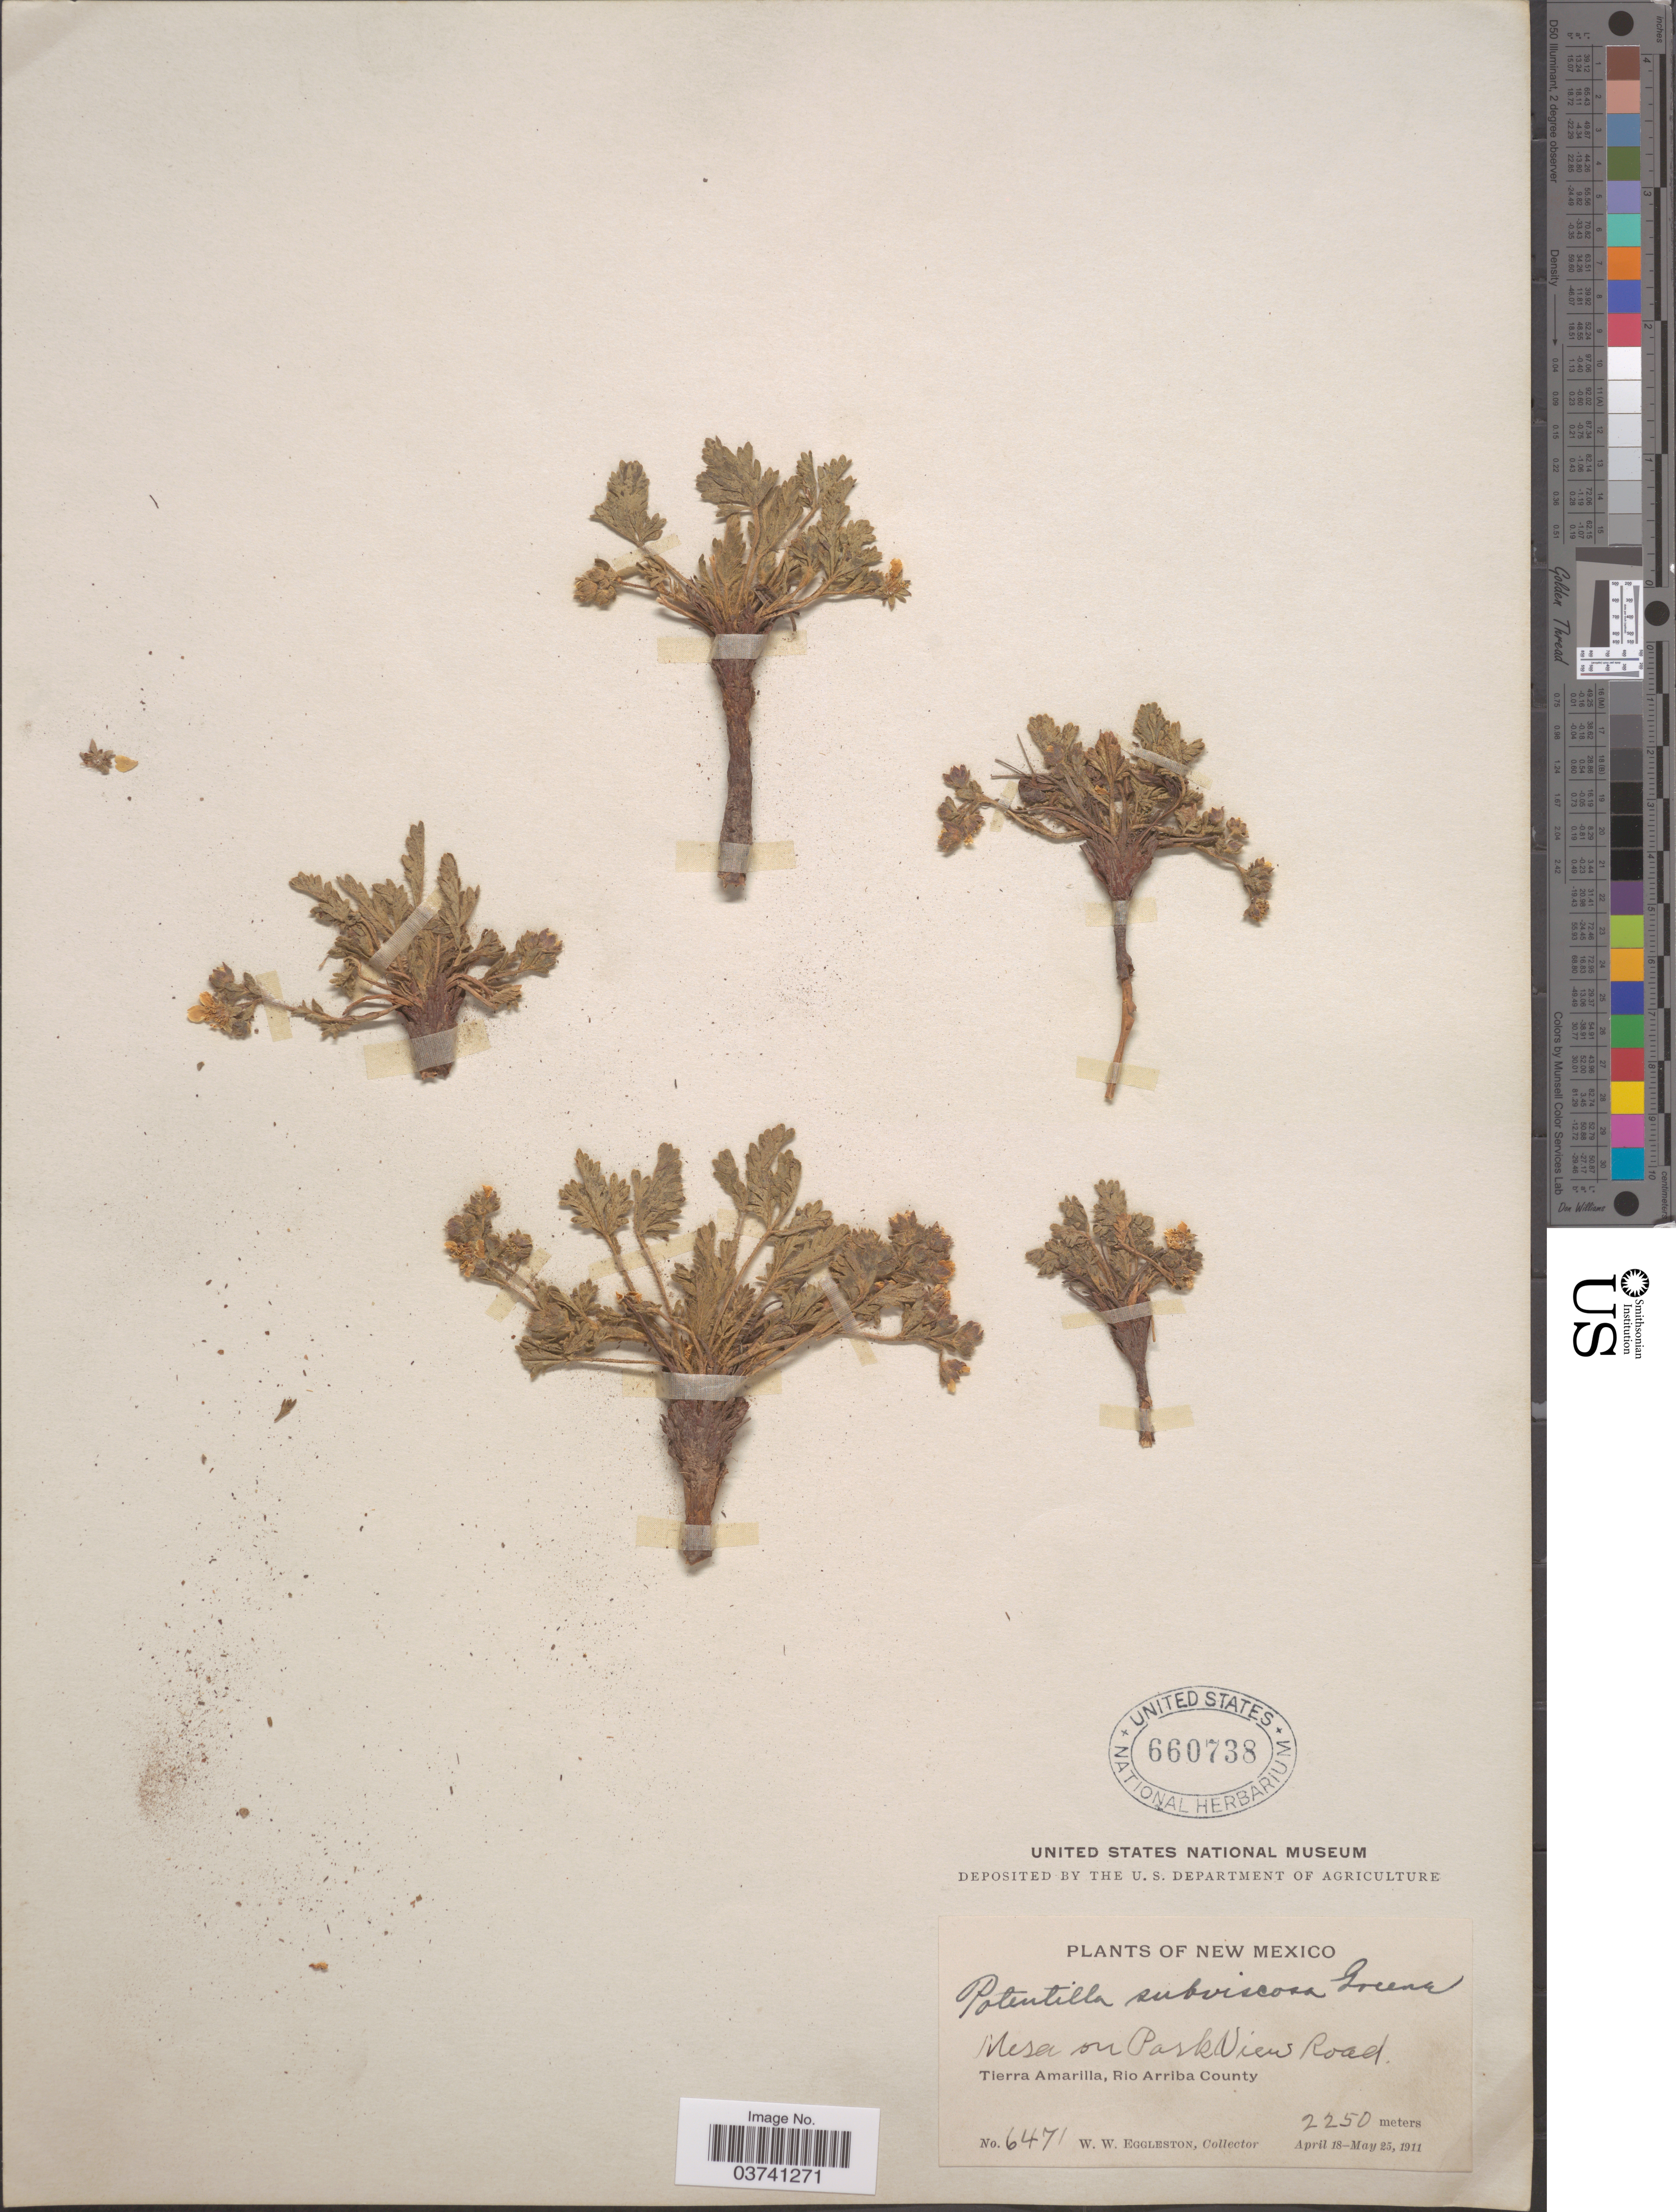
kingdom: Plantae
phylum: Tracheophyta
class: Magnoliopsida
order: Rosales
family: Rosaceae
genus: Potentilla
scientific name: Potentilla subviscosa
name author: Greene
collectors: W. W. Eggleston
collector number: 6471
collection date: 1911-04-18/1911-05-25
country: United States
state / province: New Mexico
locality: Mesa on Park View Road. Tierra Amarilla, Rio Arriba County.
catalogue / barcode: US 660738